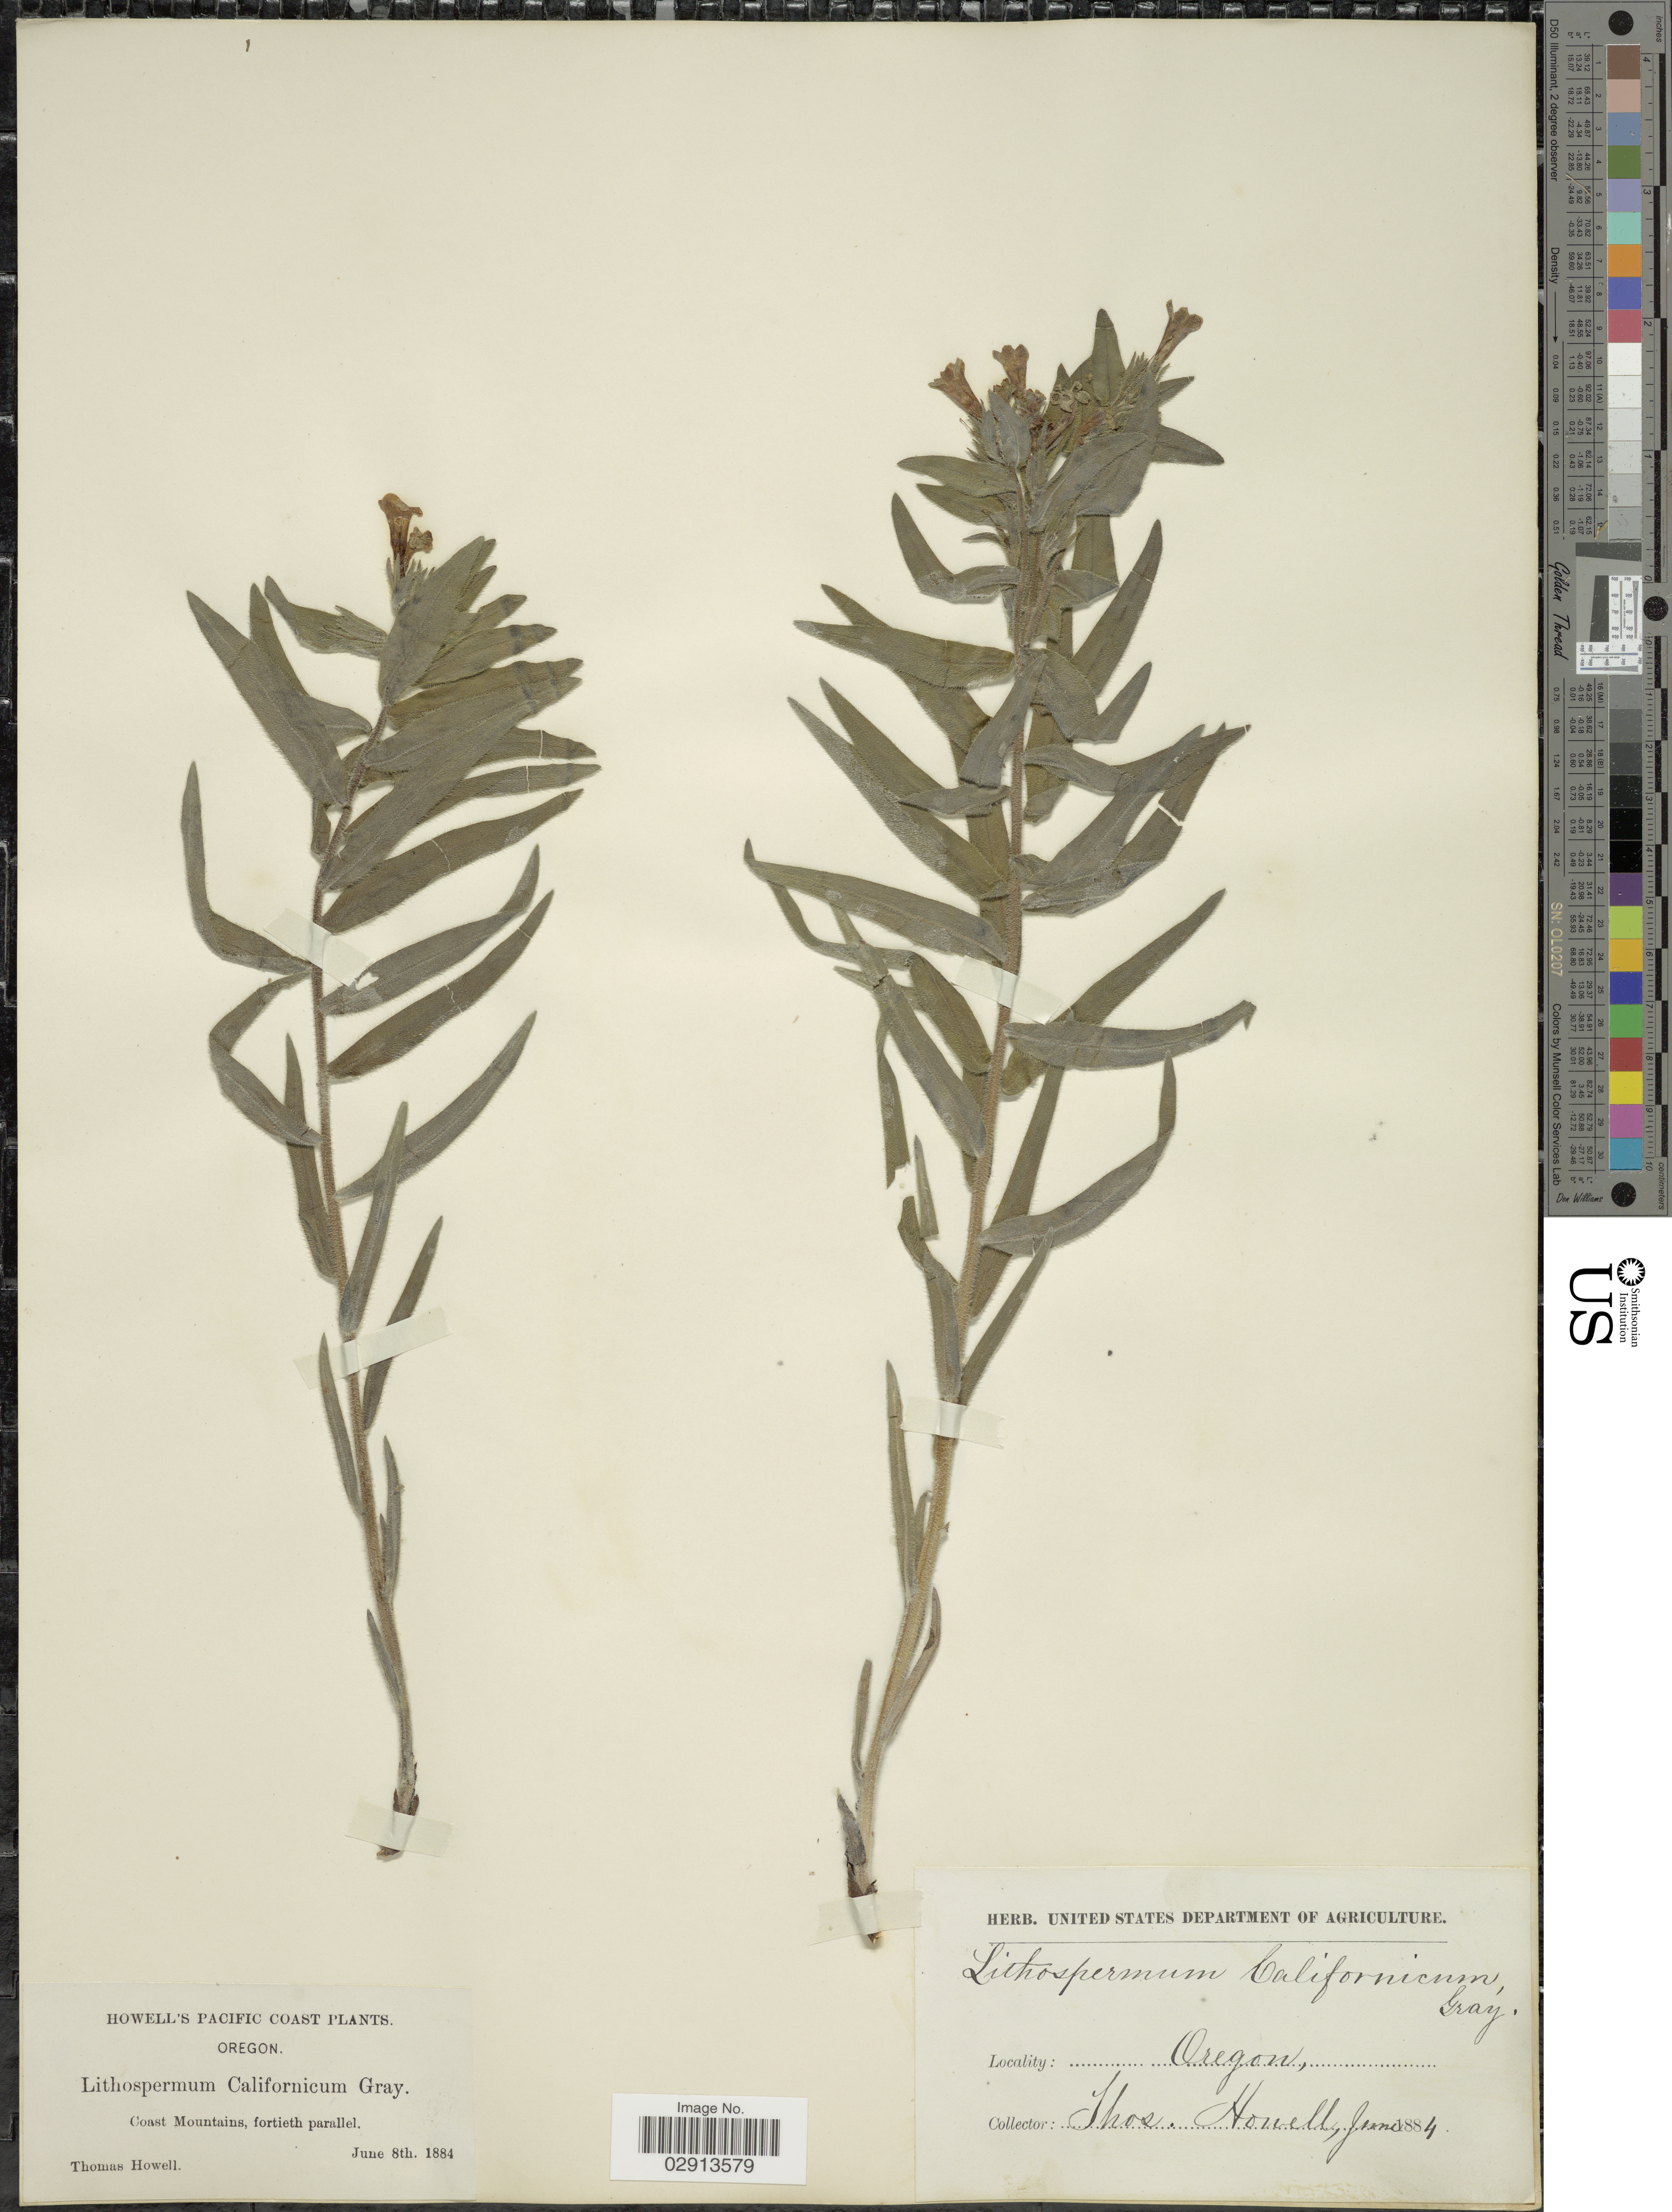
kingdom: Plantae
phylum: Tracheophyta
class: Magnoliopsida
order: Boraginales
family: Boraginaceae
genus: Lithospermum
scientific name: Lithospermum californicum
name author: A. Gray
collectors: T. Howell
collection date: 1884-06-08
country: United States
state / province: Oregon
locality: Pacific Coast. Coast Mountains, fortieth parrallel.